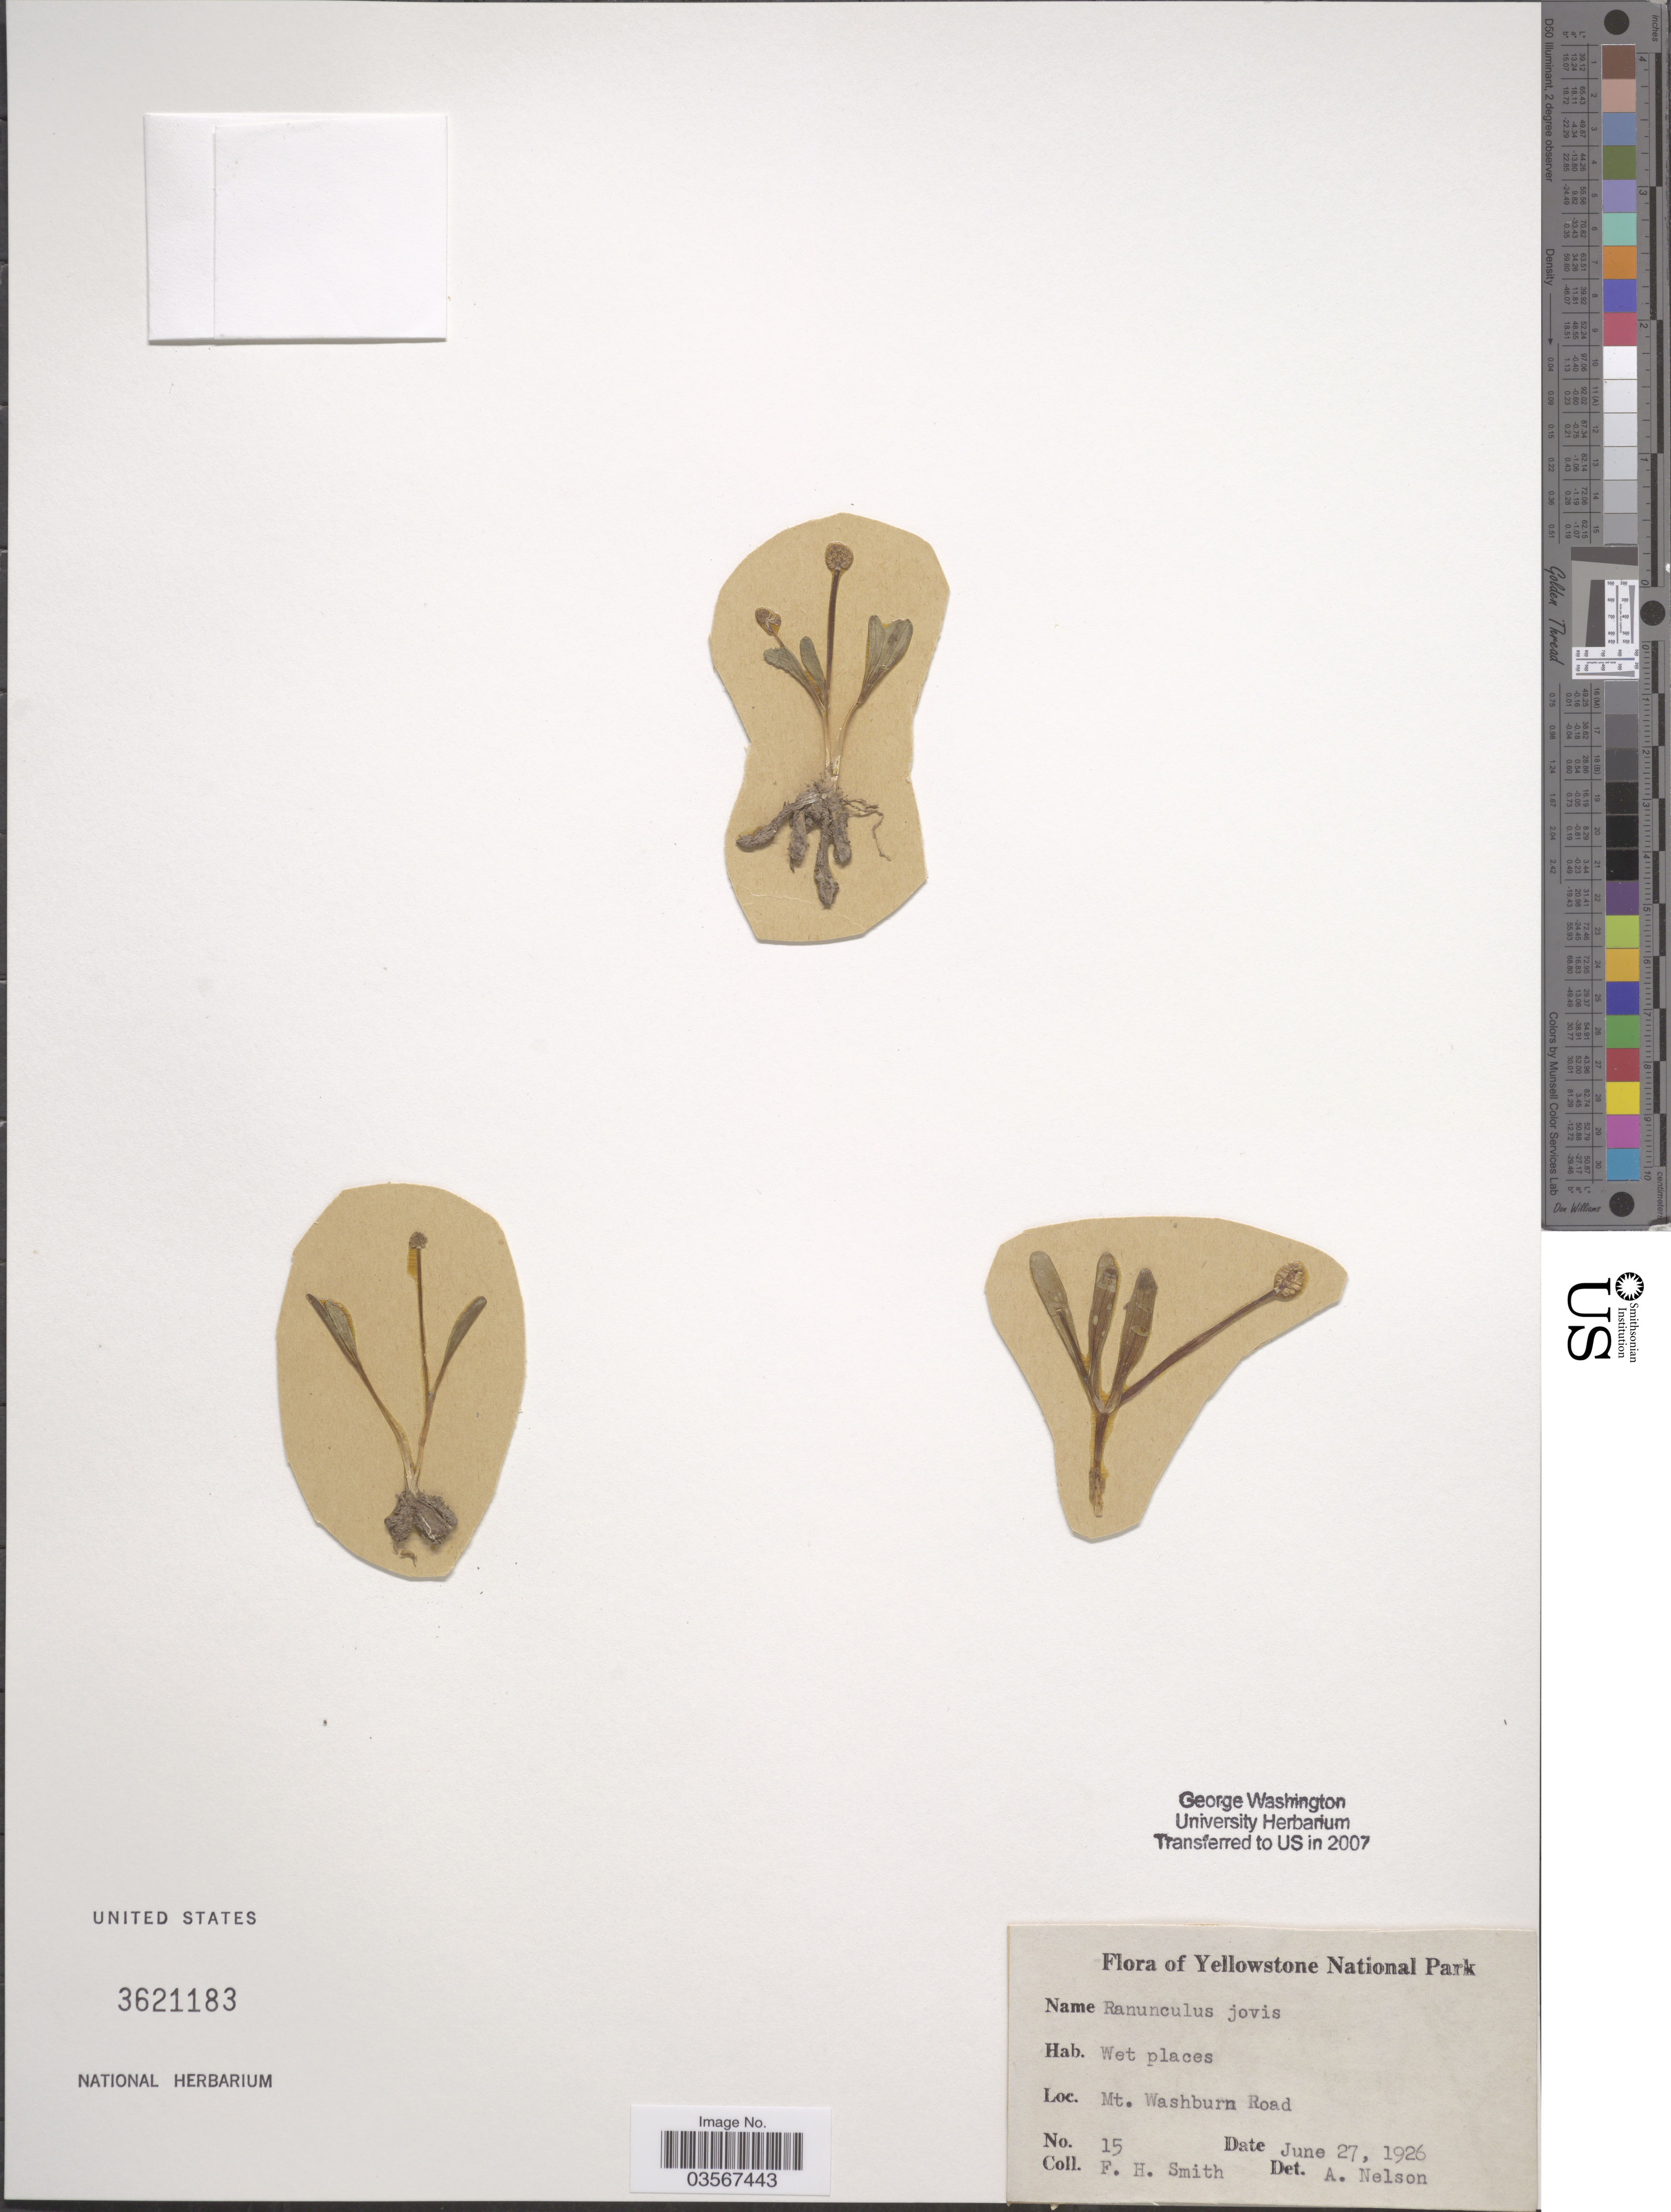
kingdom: Plantae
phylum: Tracheophyta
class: Magnoliopsida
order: Ranunculales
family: Ranunculaceae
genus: Ranunculus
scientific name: Ranunculus jovis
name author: A. Nelson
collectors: F. Smith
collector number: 15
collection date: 1926-06-27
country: United States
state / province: Wyoming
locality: Yellowstone National Park. Mt. Washburn Road.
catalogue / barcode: US 3621183